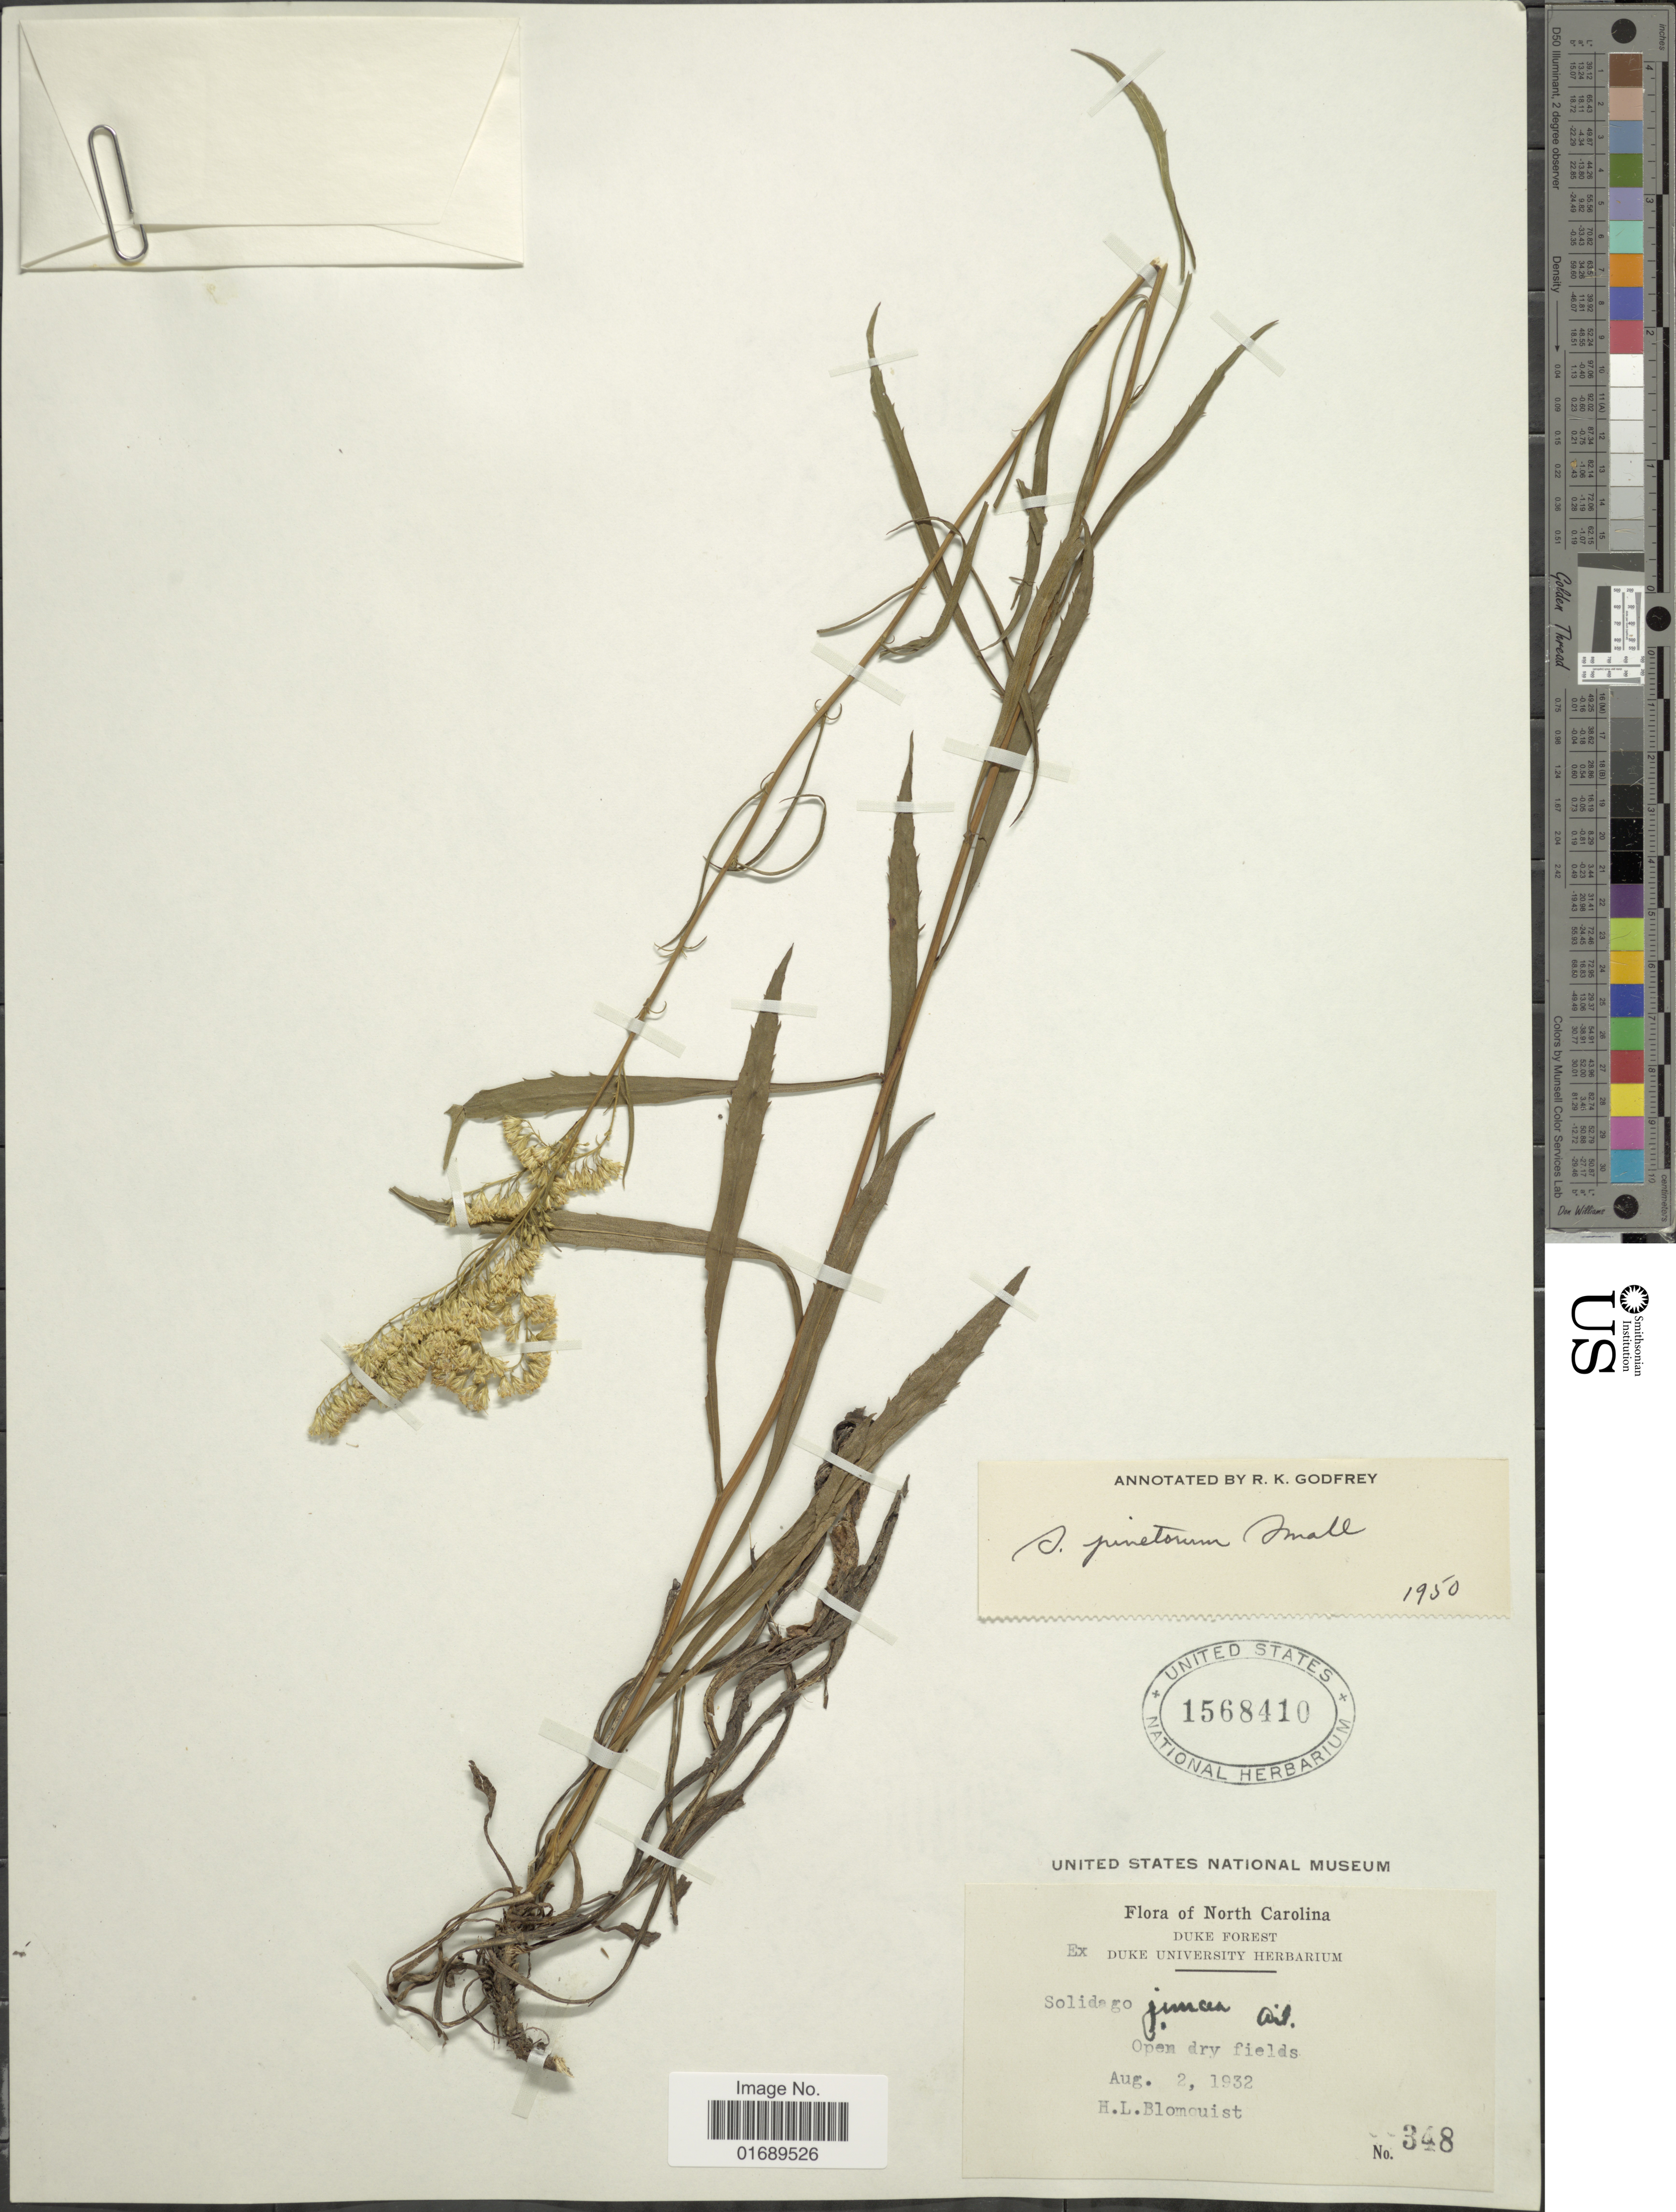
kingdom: Plantae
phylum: Tracheophyta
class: Magnoliopsida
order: Asterales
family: Asteraceae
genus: Solidago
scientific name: Solidago pinetorum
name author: Aiton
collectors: H. Blomquist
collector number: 348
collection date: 1932-08-02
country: United States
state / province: North Carolina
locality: Duke Forest, Opn dry fields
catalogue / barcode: US 1568410